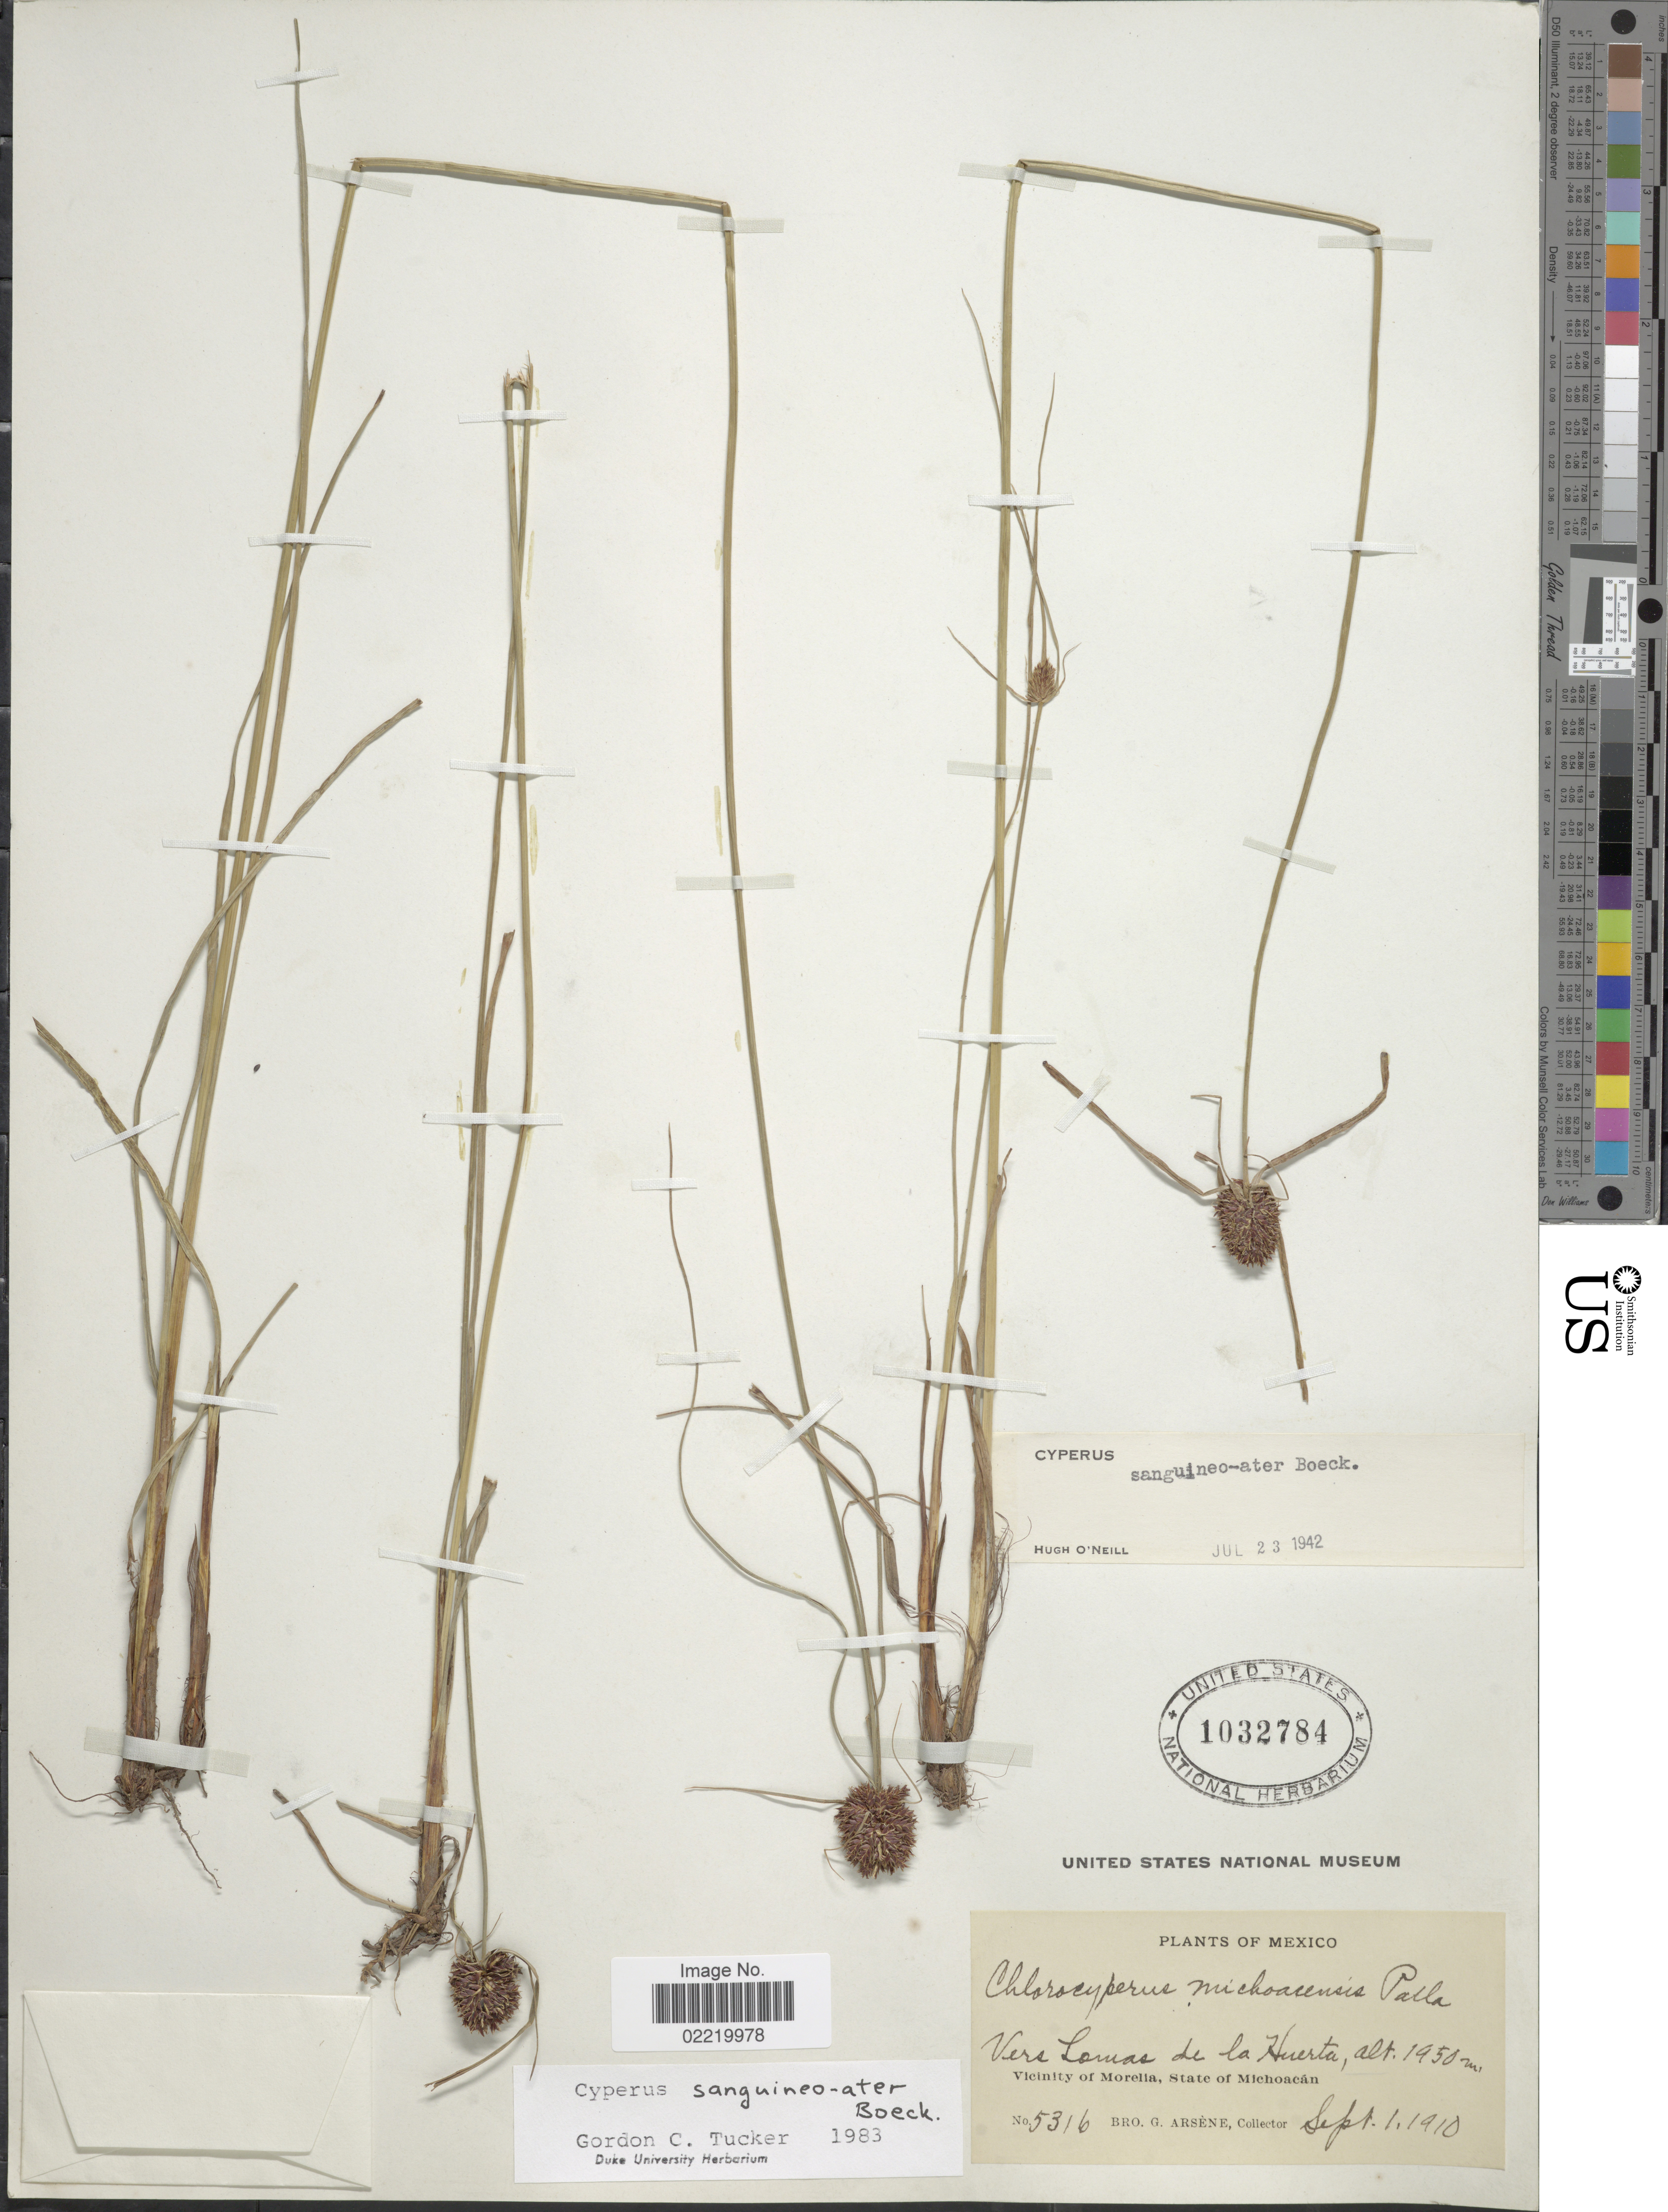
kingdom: Plantae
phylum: Tracheophyta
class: Liliopsida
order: Poales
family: Cyperaceae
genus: Cyperus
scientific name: Cyperus sanguineoater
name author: Boeckeler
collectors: Bro. G. Arsène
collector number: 5316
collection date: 1910-09-01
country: Mexico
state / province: Michoacán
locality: Vers Loma de la Huerta, vicinity of Morelia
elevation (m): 1950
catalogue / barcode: US 1032784